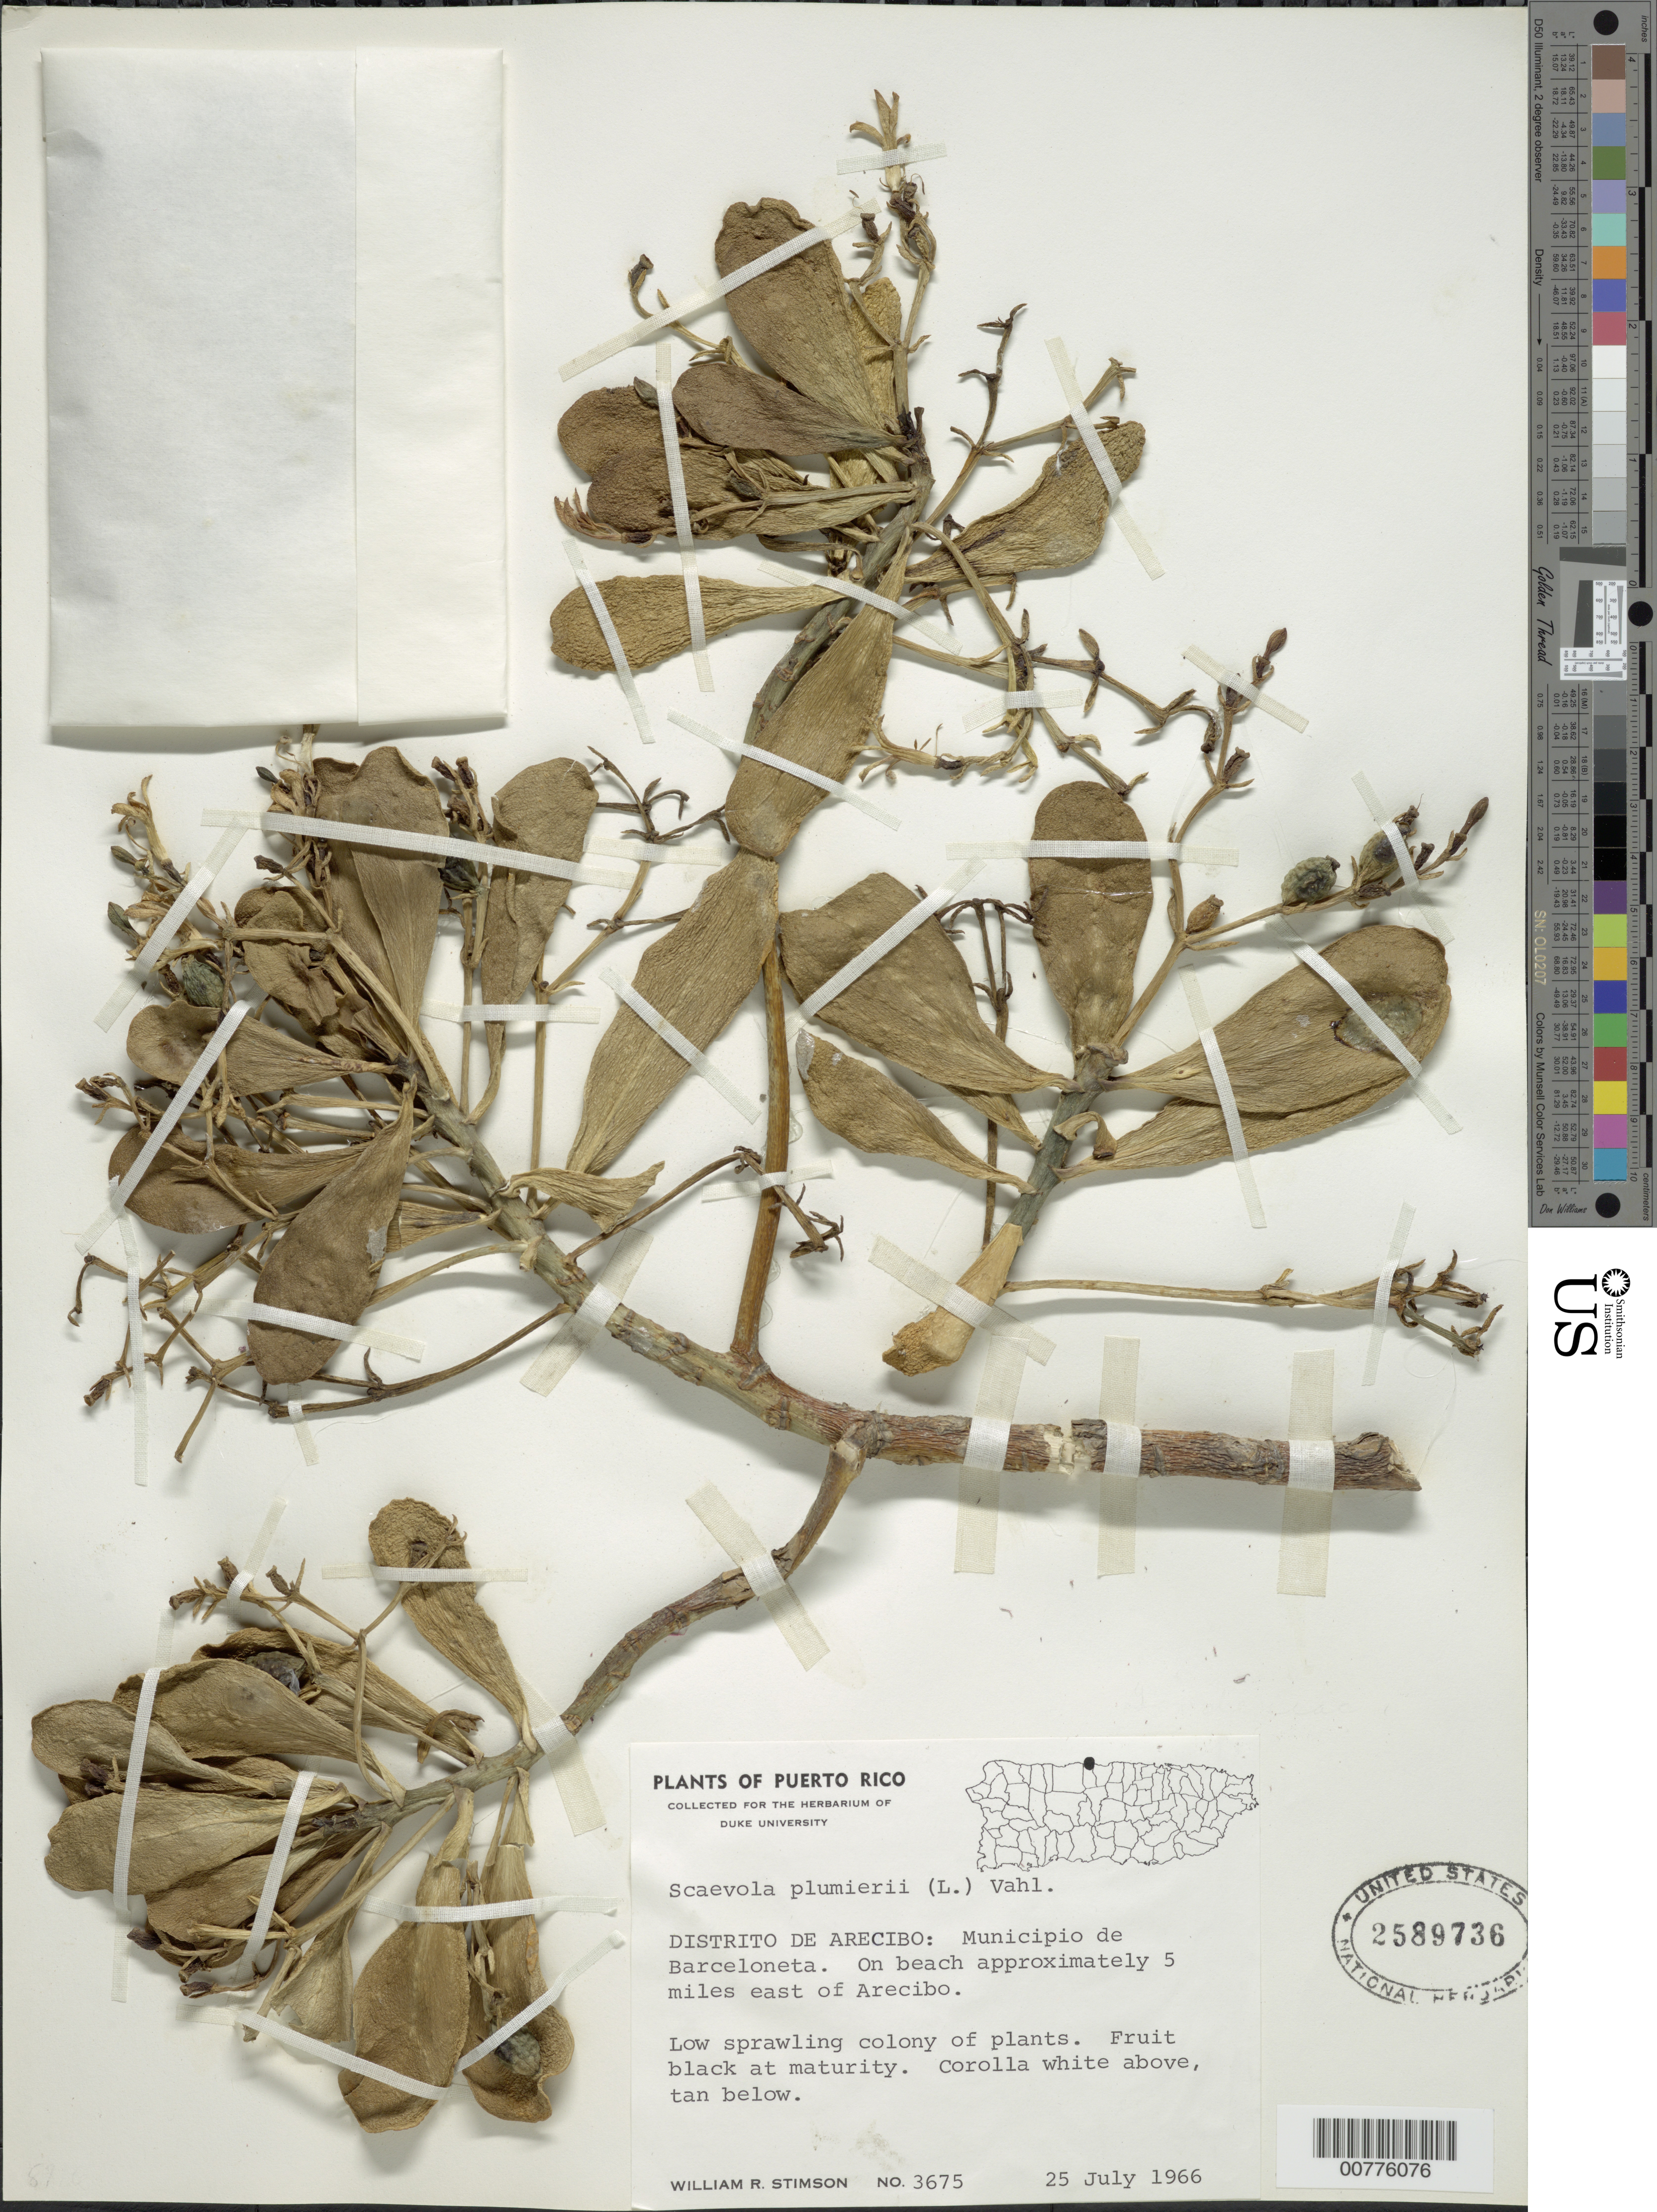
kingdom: Plantae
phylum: Tracheophyta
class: Magnoliopsida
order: Asterales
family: Goodeniaceae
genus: Scaevola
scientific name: Scaevola plumieri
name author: (L.) Vahl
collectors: W. R. Stimson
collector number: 3675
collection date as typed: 25 Jul 1966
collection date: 1966-07-25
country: Puerto Rico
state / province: Barceloneta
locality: Municipio de Barceloneta. On beach approximately 5 miles east of Arecibo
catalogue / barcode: US 2589736